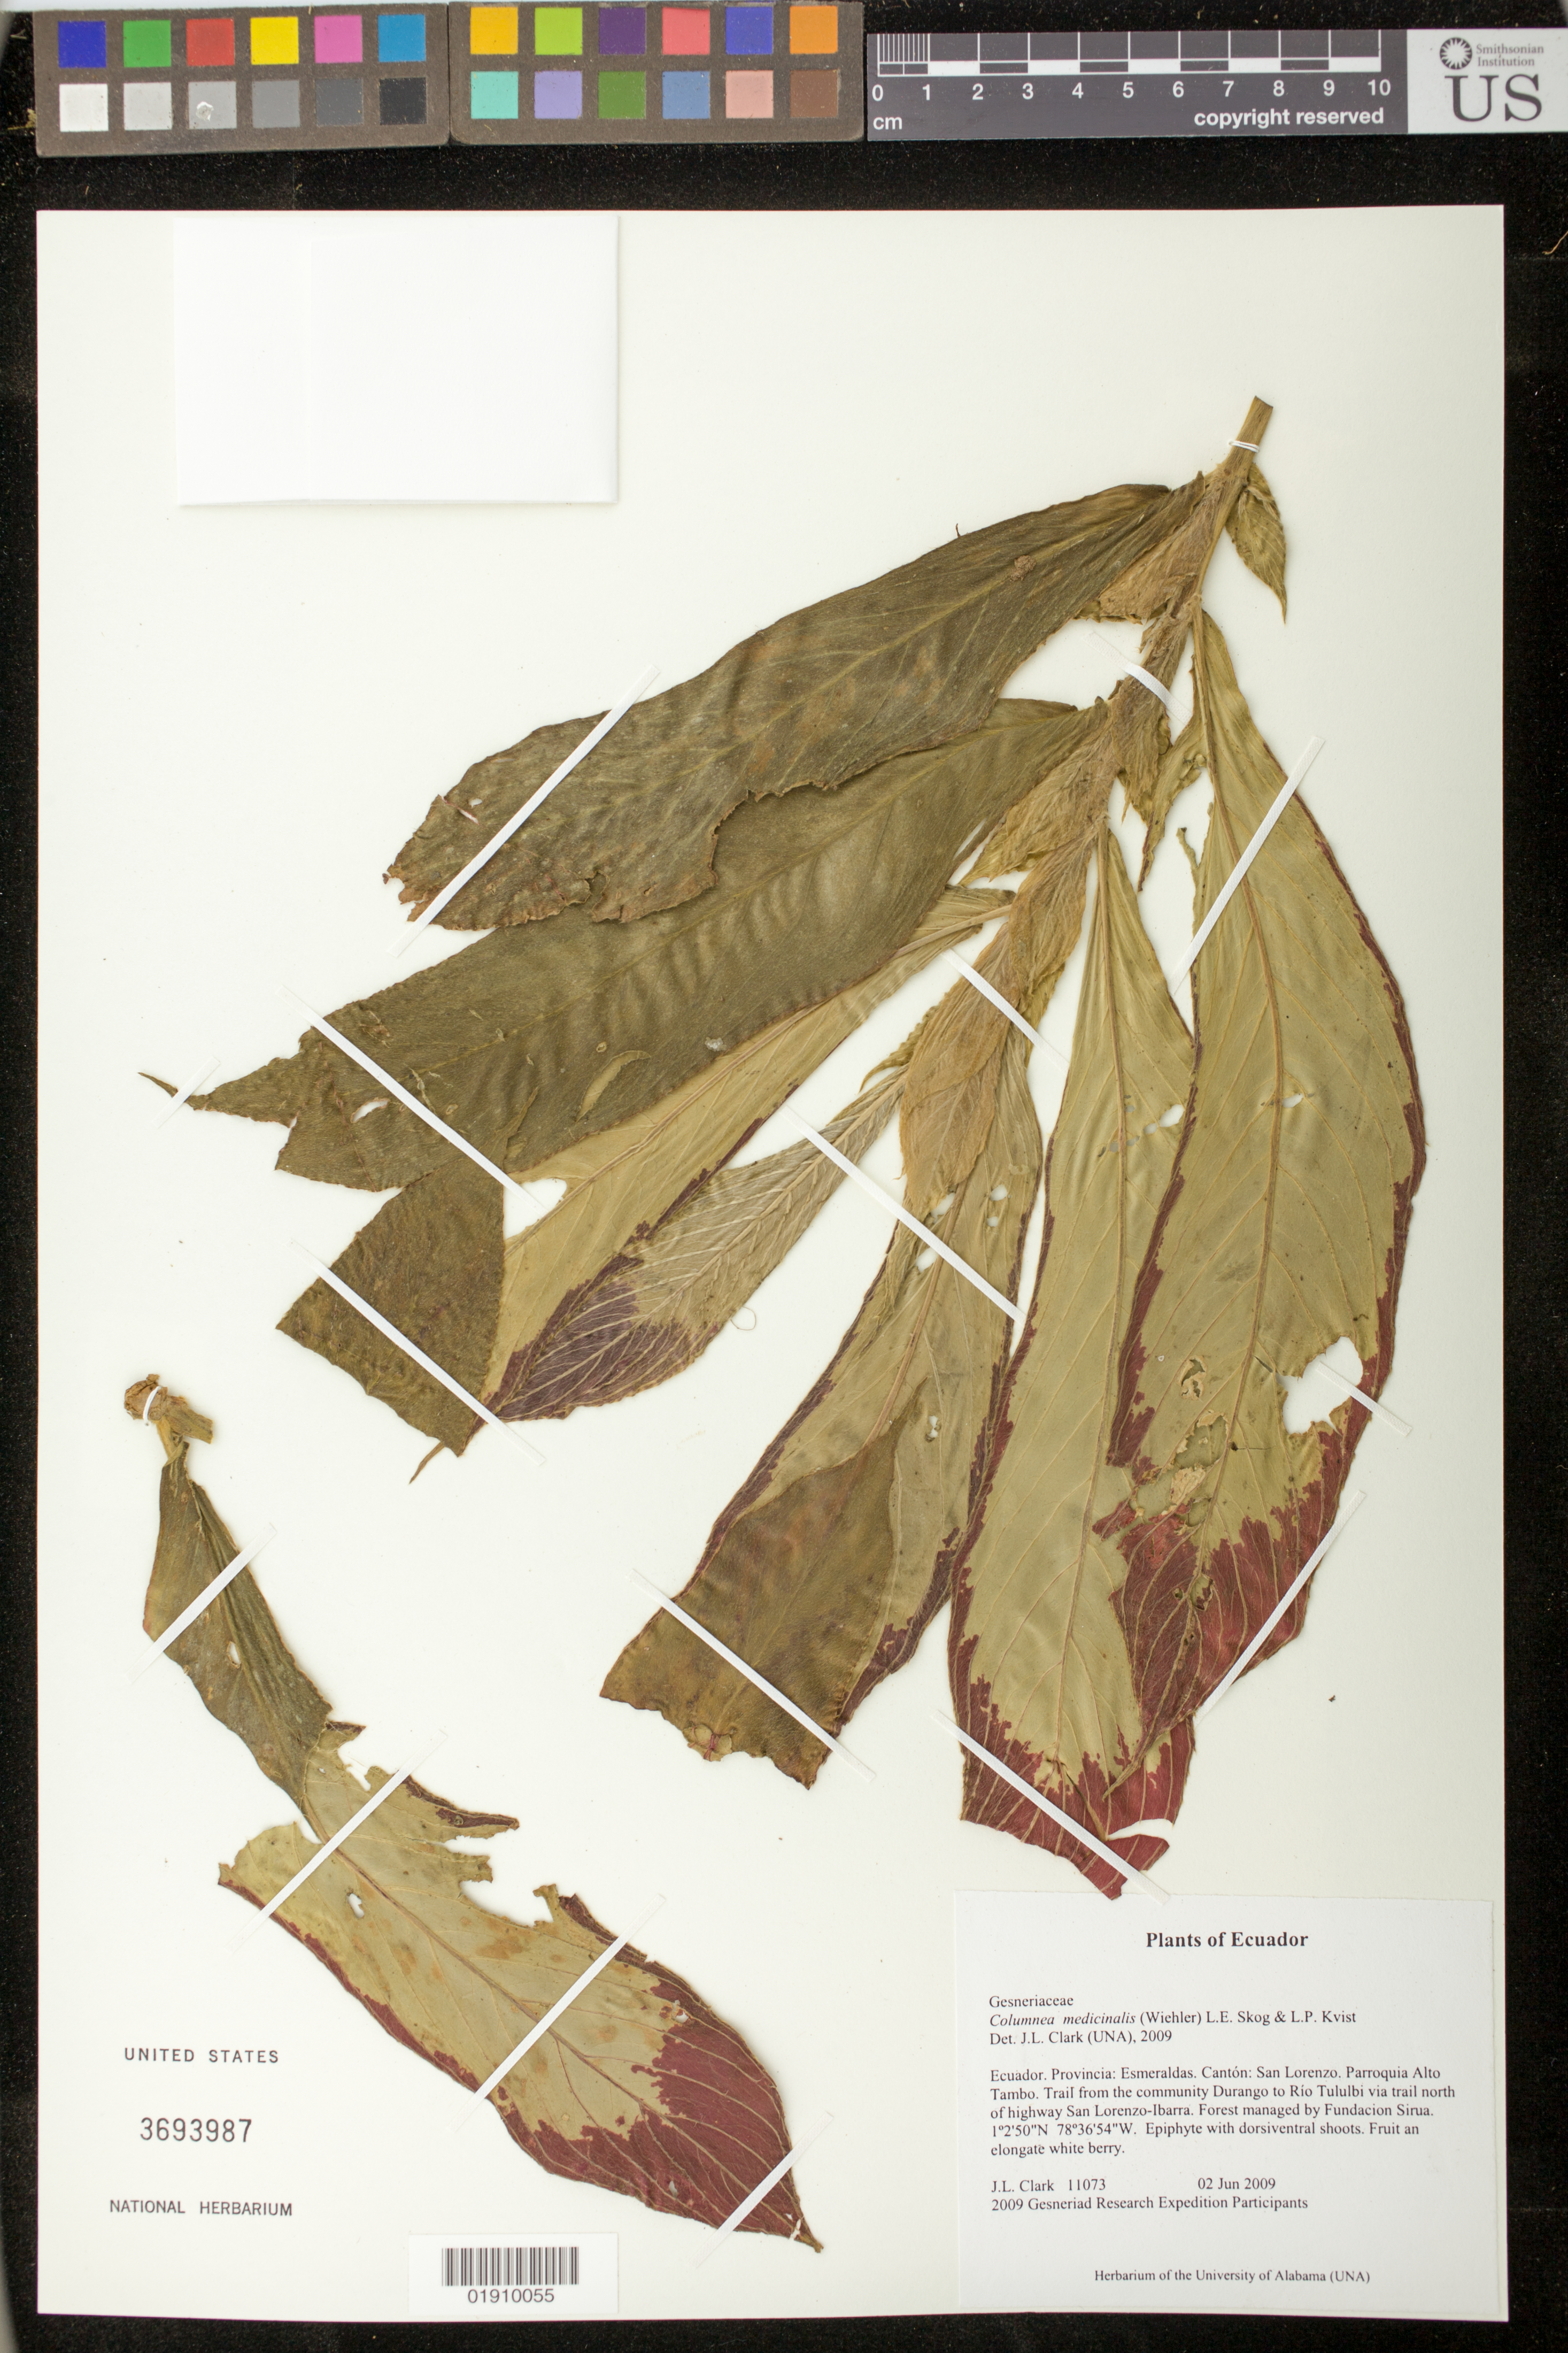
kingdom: Plantae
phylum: Tracheophyta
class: Magnoliopsida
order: Lamiales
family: Gesneriaceae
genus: Columnea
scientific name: Columnea medicinalis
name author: (Wiehler) L.E. Skog & L.P. Kvist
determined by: Clark, J. L., (SEL), The Marie Selby Botanical Garden (UNITED STATES)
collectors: J. L. Clark & 2009 Gesneriad Research Expedition Participants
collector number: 11073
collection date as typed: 02 Jun 2009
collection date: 2009-06-02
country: Ecuador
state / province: Esmeraldas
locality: Ecuador. Provincia: Esmeraldas. Canton: San Lorenzo. Parroquia Alto Tambo. Trail from the community Durango to Rio Tulubi via trail north of highway San Lorenzo-Ibarra. Forest managed by Fundacion Sirua.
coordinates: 1 02 50 N, 78 36 54 W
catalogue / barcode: US 3693987